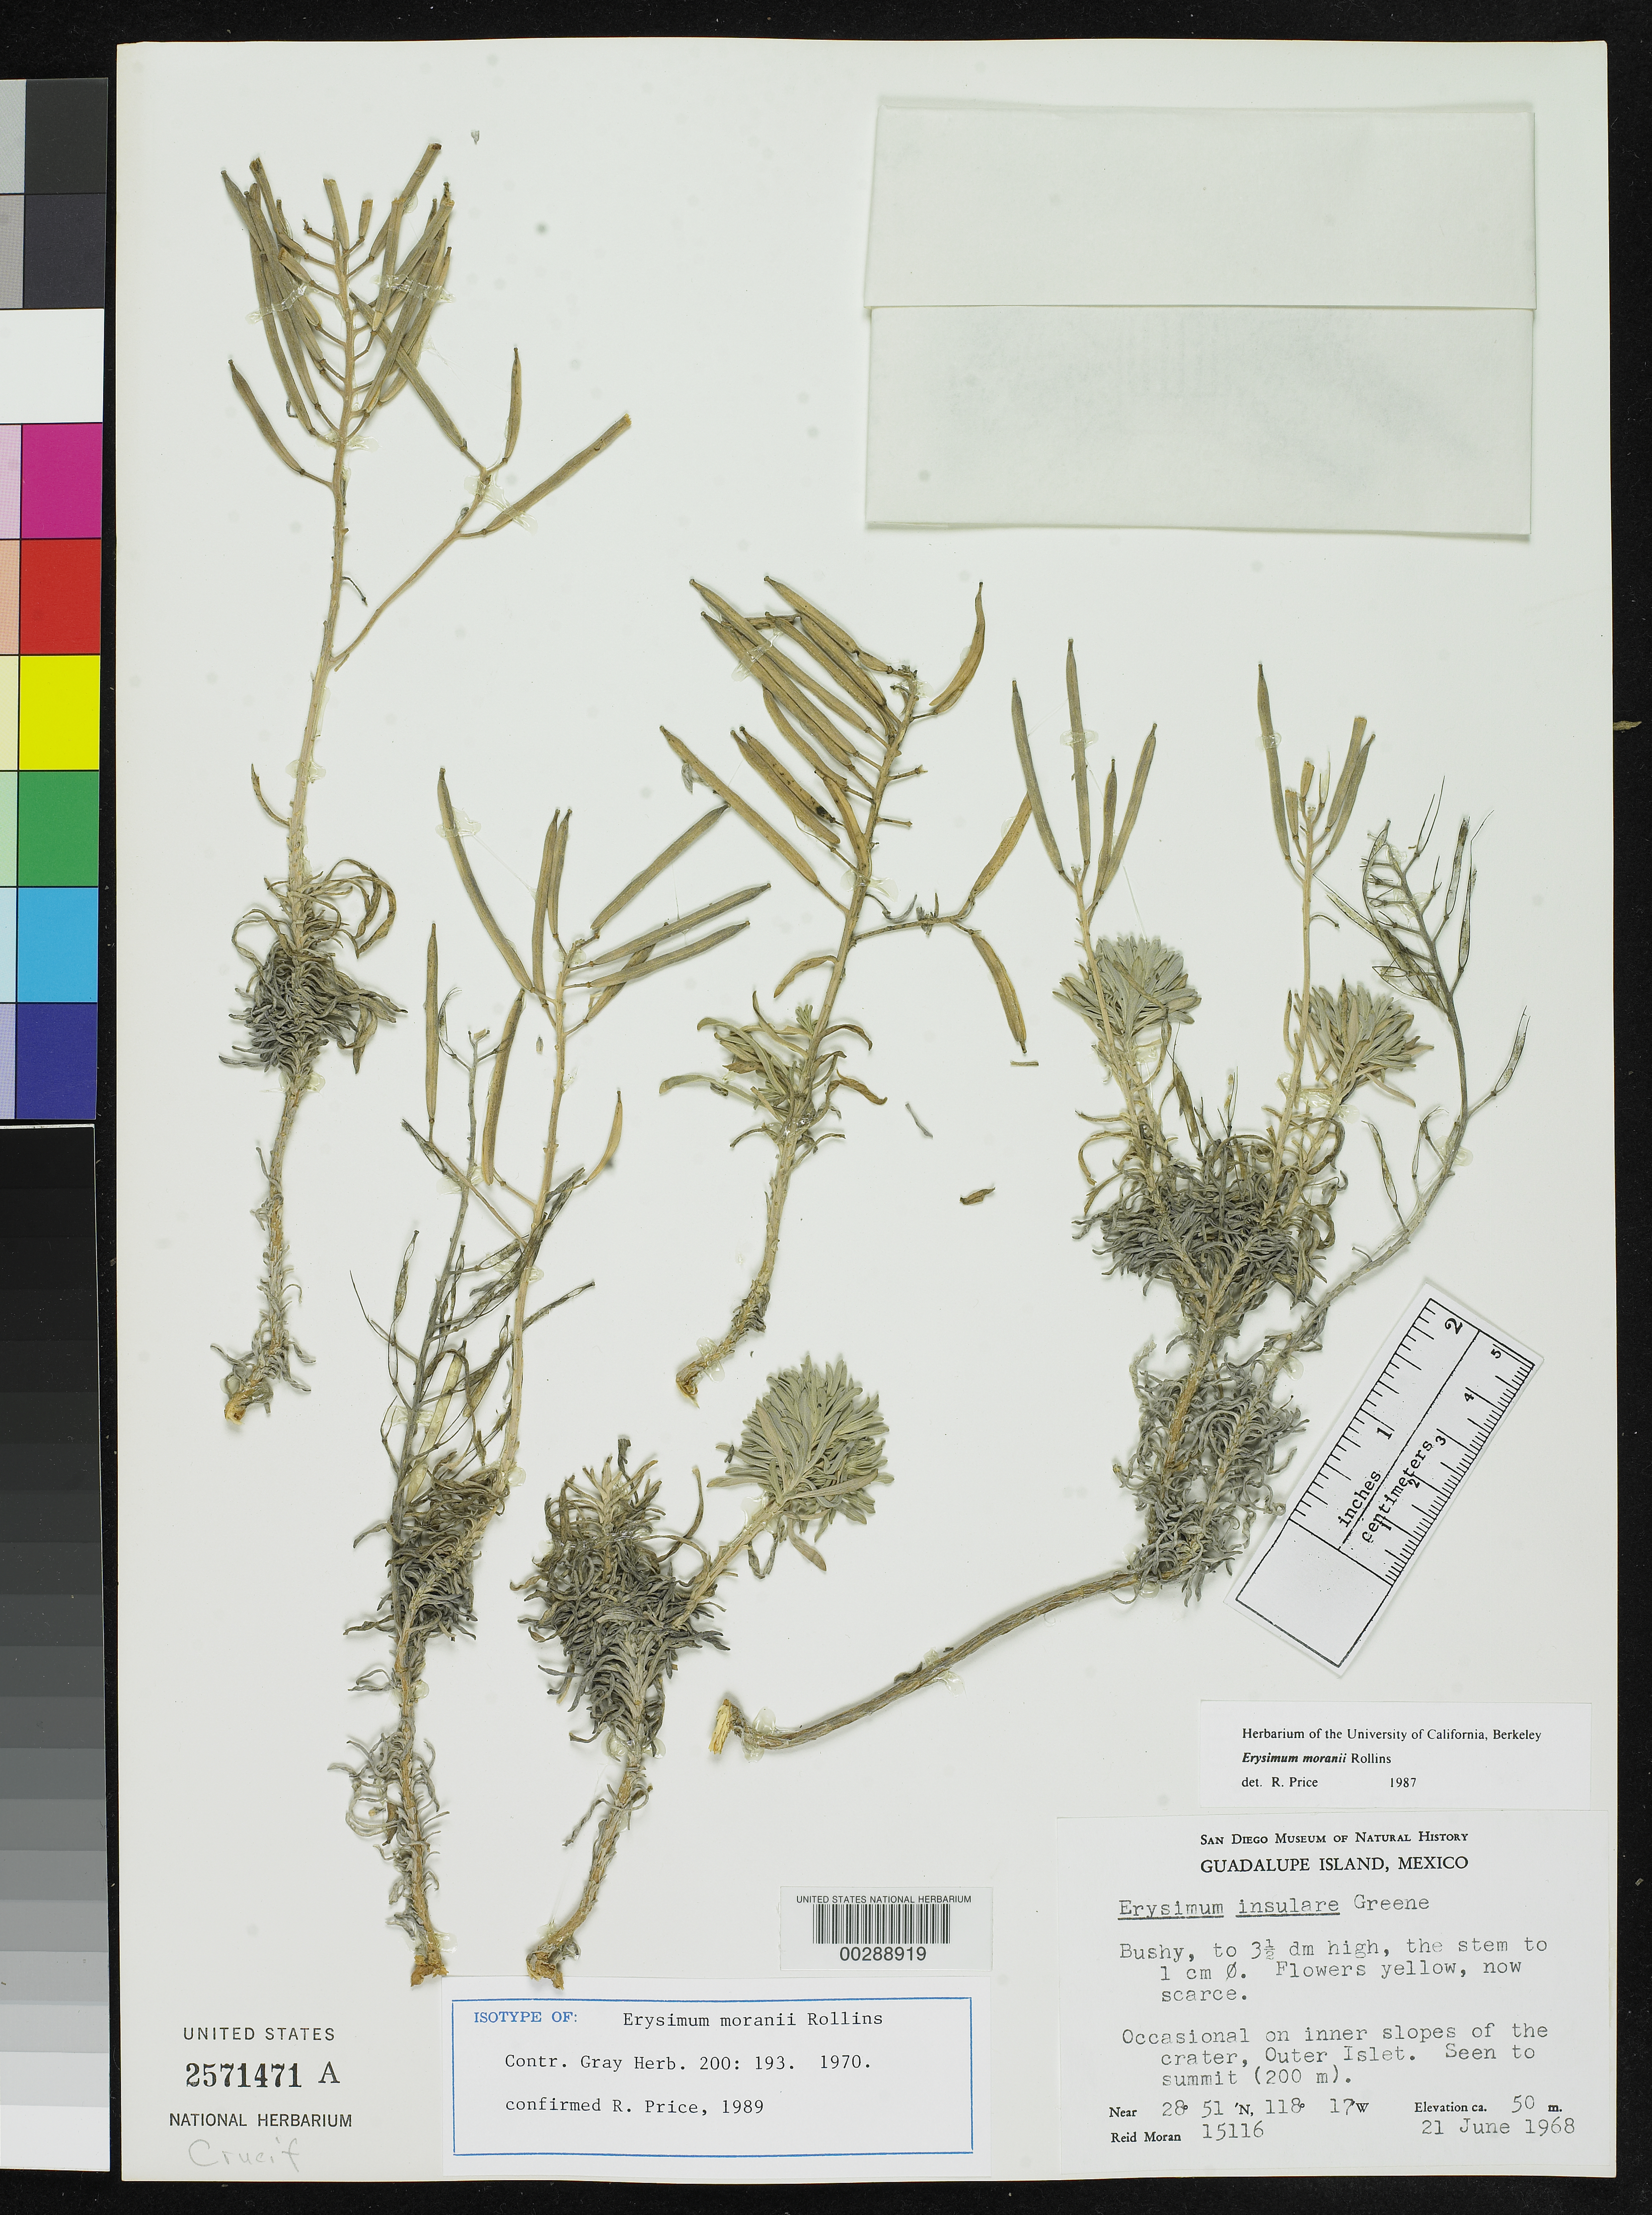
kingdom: Plantae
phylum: Tracheophyta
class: Magnoliopsida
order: Brassicales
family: Brassicaceae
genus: Erysimum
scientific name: Erysimum moranii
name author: Rollins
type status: Isotype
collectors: R. V. Moran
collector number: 15116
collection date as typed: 21 Jun 1968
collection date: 1968-06-21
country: Mexico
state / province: Baja California Norte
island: Guadalupe Island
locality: Occasional on inner slopes of crater, outer islet, seen to summit.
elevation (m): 50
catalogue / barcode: US 2571471A